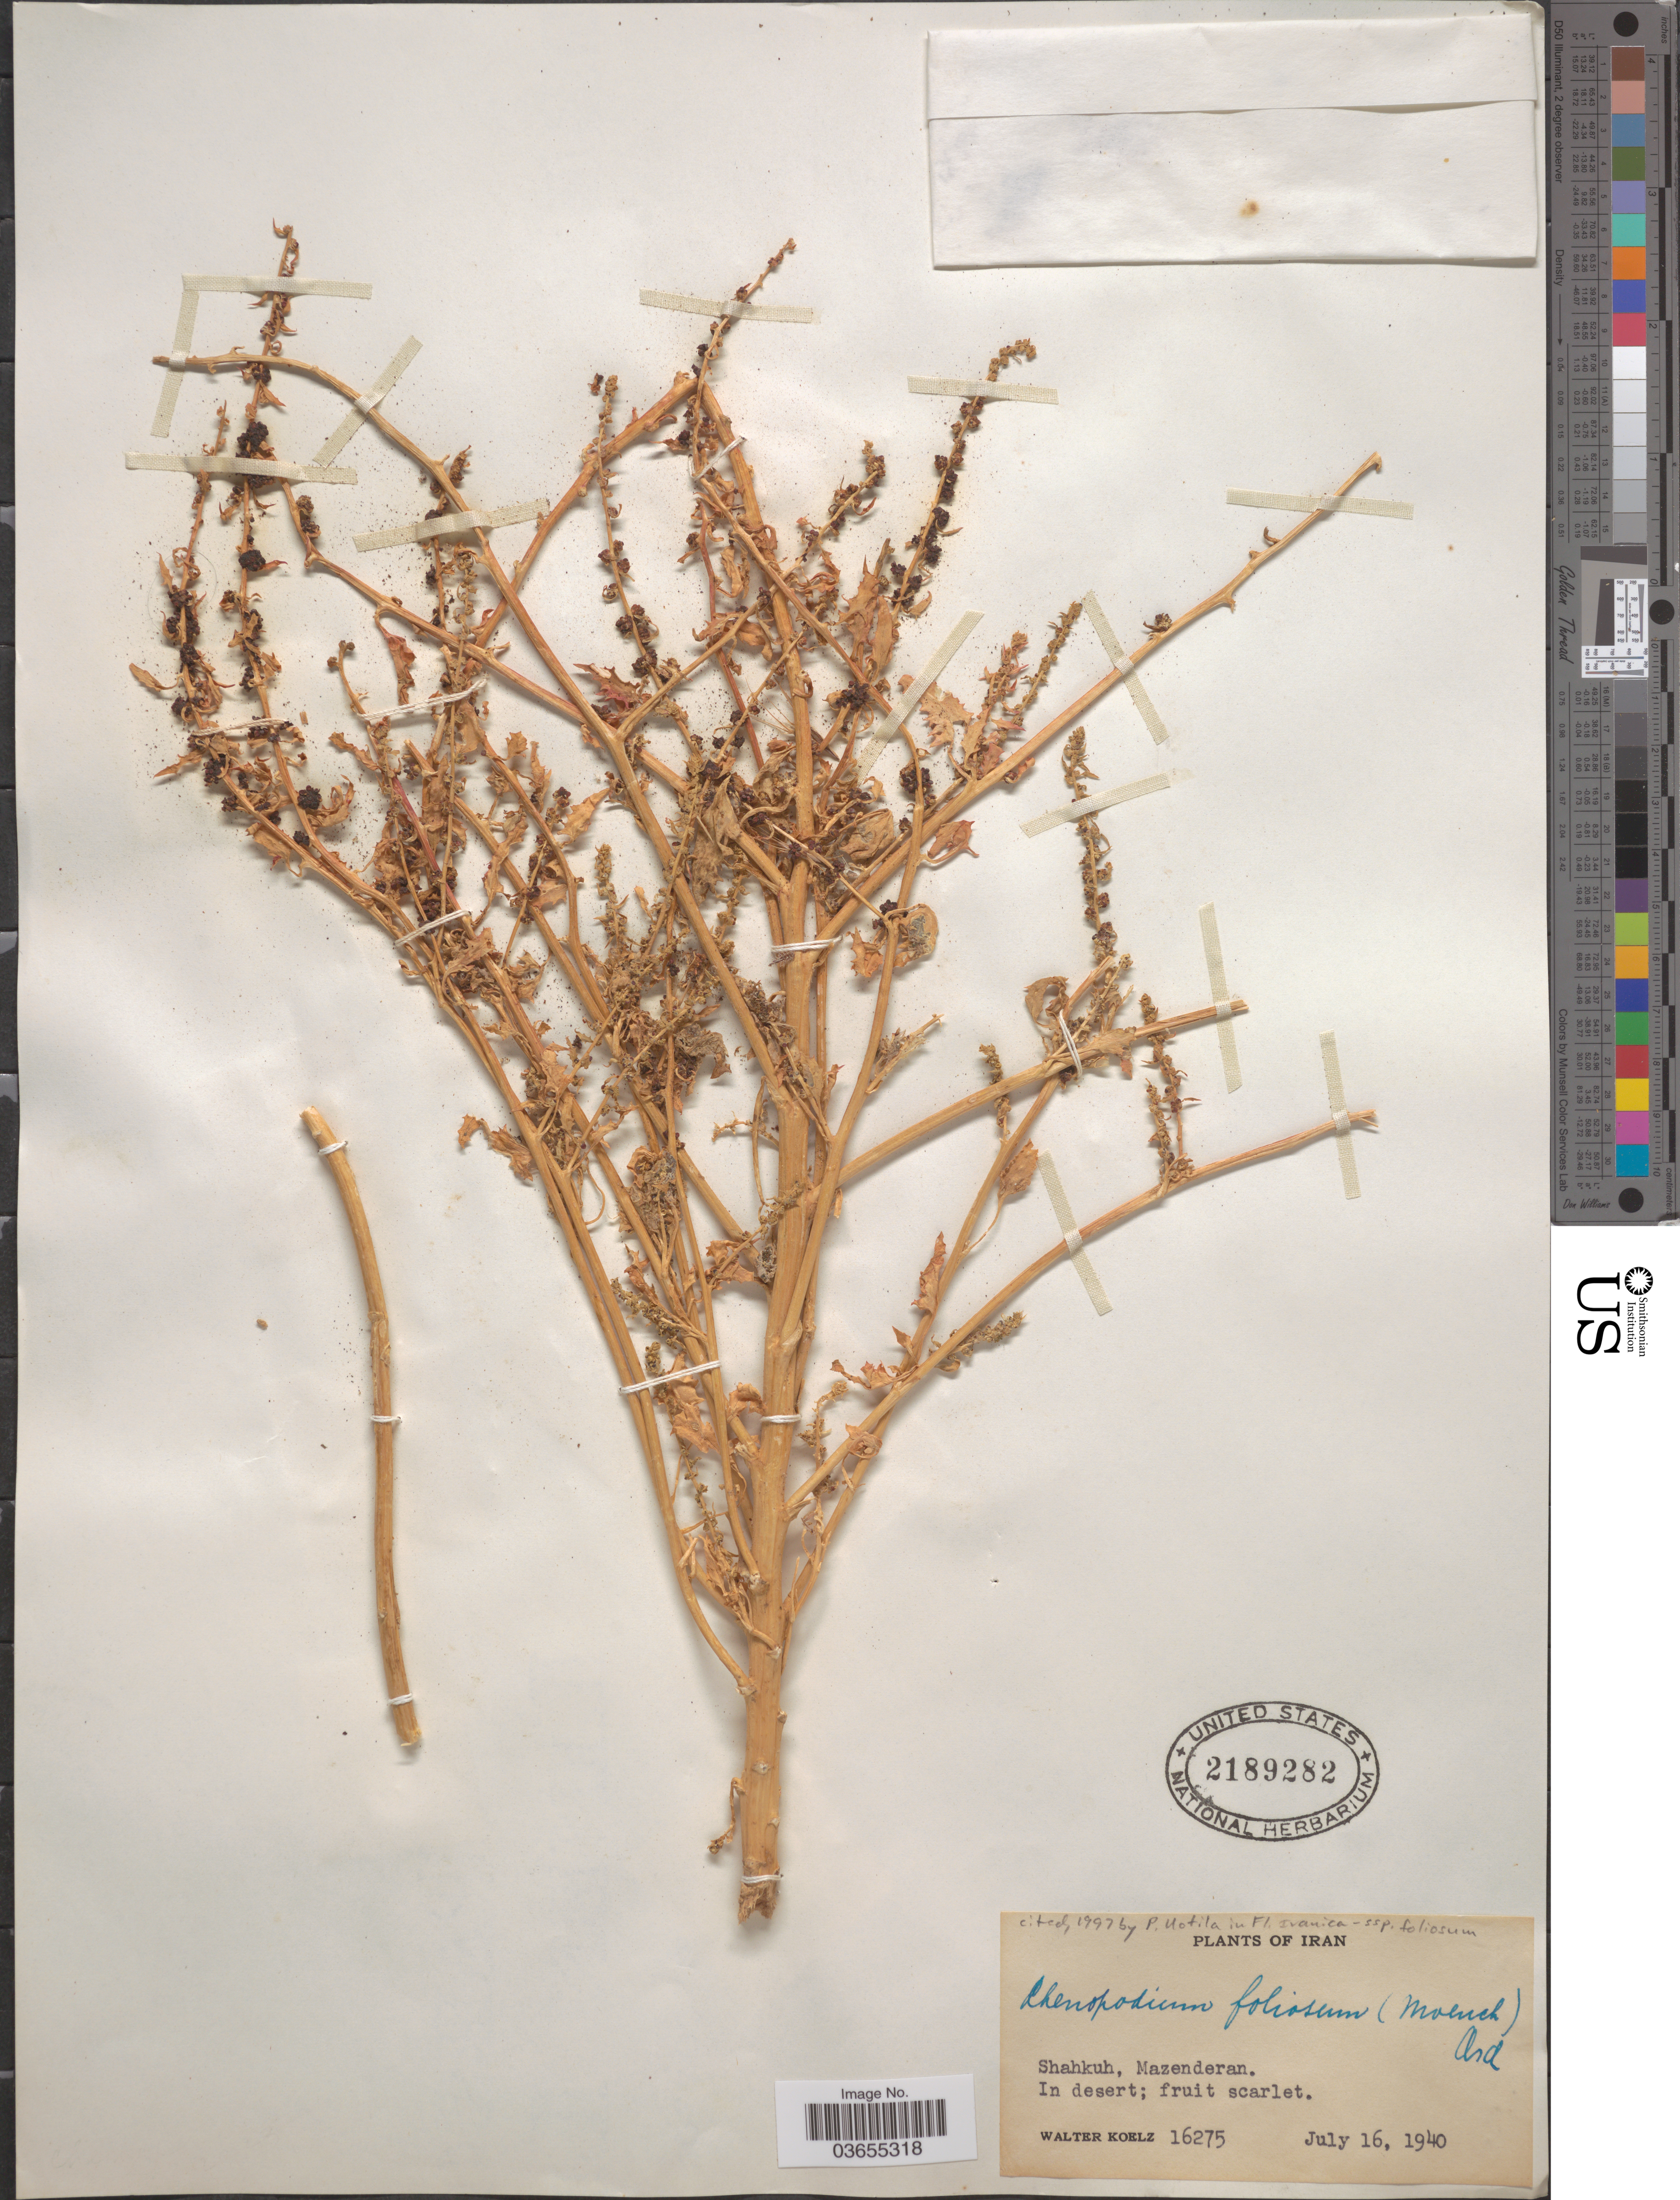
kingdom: Plantae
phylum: Tracheophyta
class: Magnoliopsida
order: Caryophyllales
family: Amaranthaceae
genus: Chenopodium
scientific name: Chenopodium foliosum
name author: Asch.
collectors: W. N. Koelz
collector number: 16275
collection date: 1940-07-16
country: Iran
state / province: Mazandaran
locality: Shahkuh.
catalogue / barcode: US 2189282